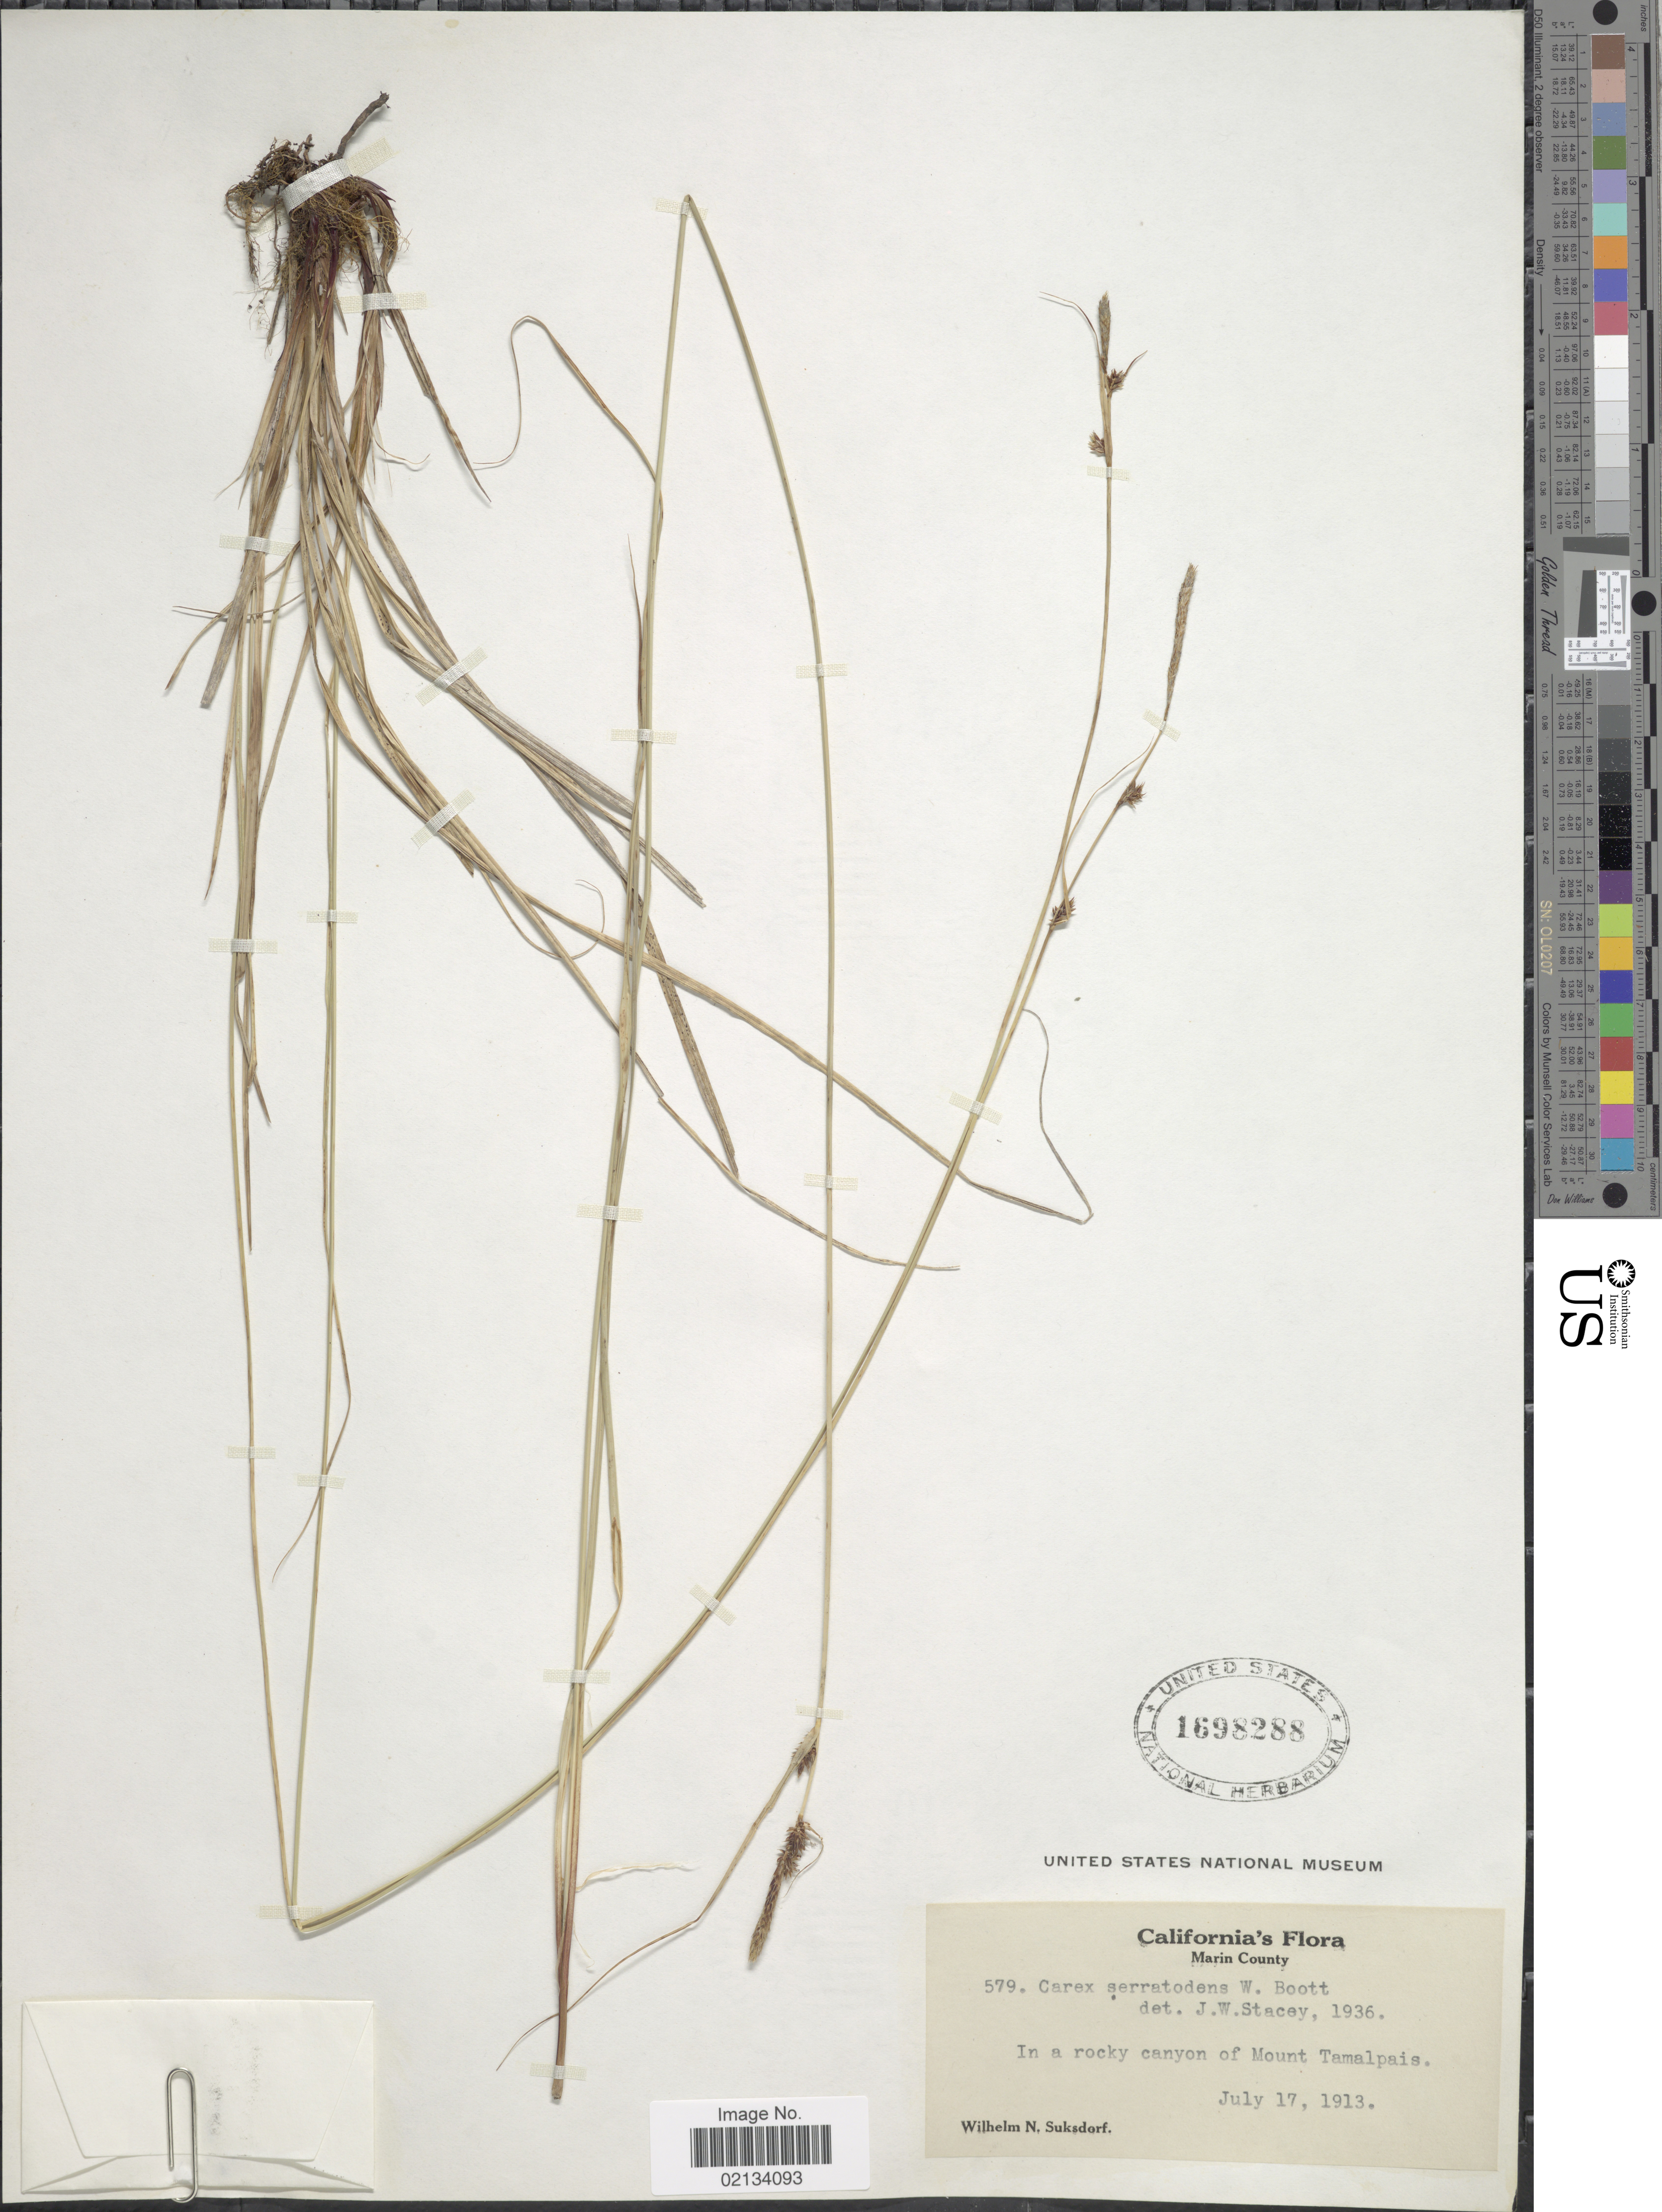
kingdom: Plantae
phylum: Tracheophyta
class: Liliopsida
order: Poales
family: Cyperaceae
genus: Carex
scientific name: Carex serratodens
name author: W. Boott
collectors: W. N. Suksdorf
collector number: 579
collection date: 1913-07-17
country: United States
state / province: California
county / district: Marin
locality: Marin County, in a rocky canyon of Mount Tamalpais.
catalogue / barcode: US 1698288